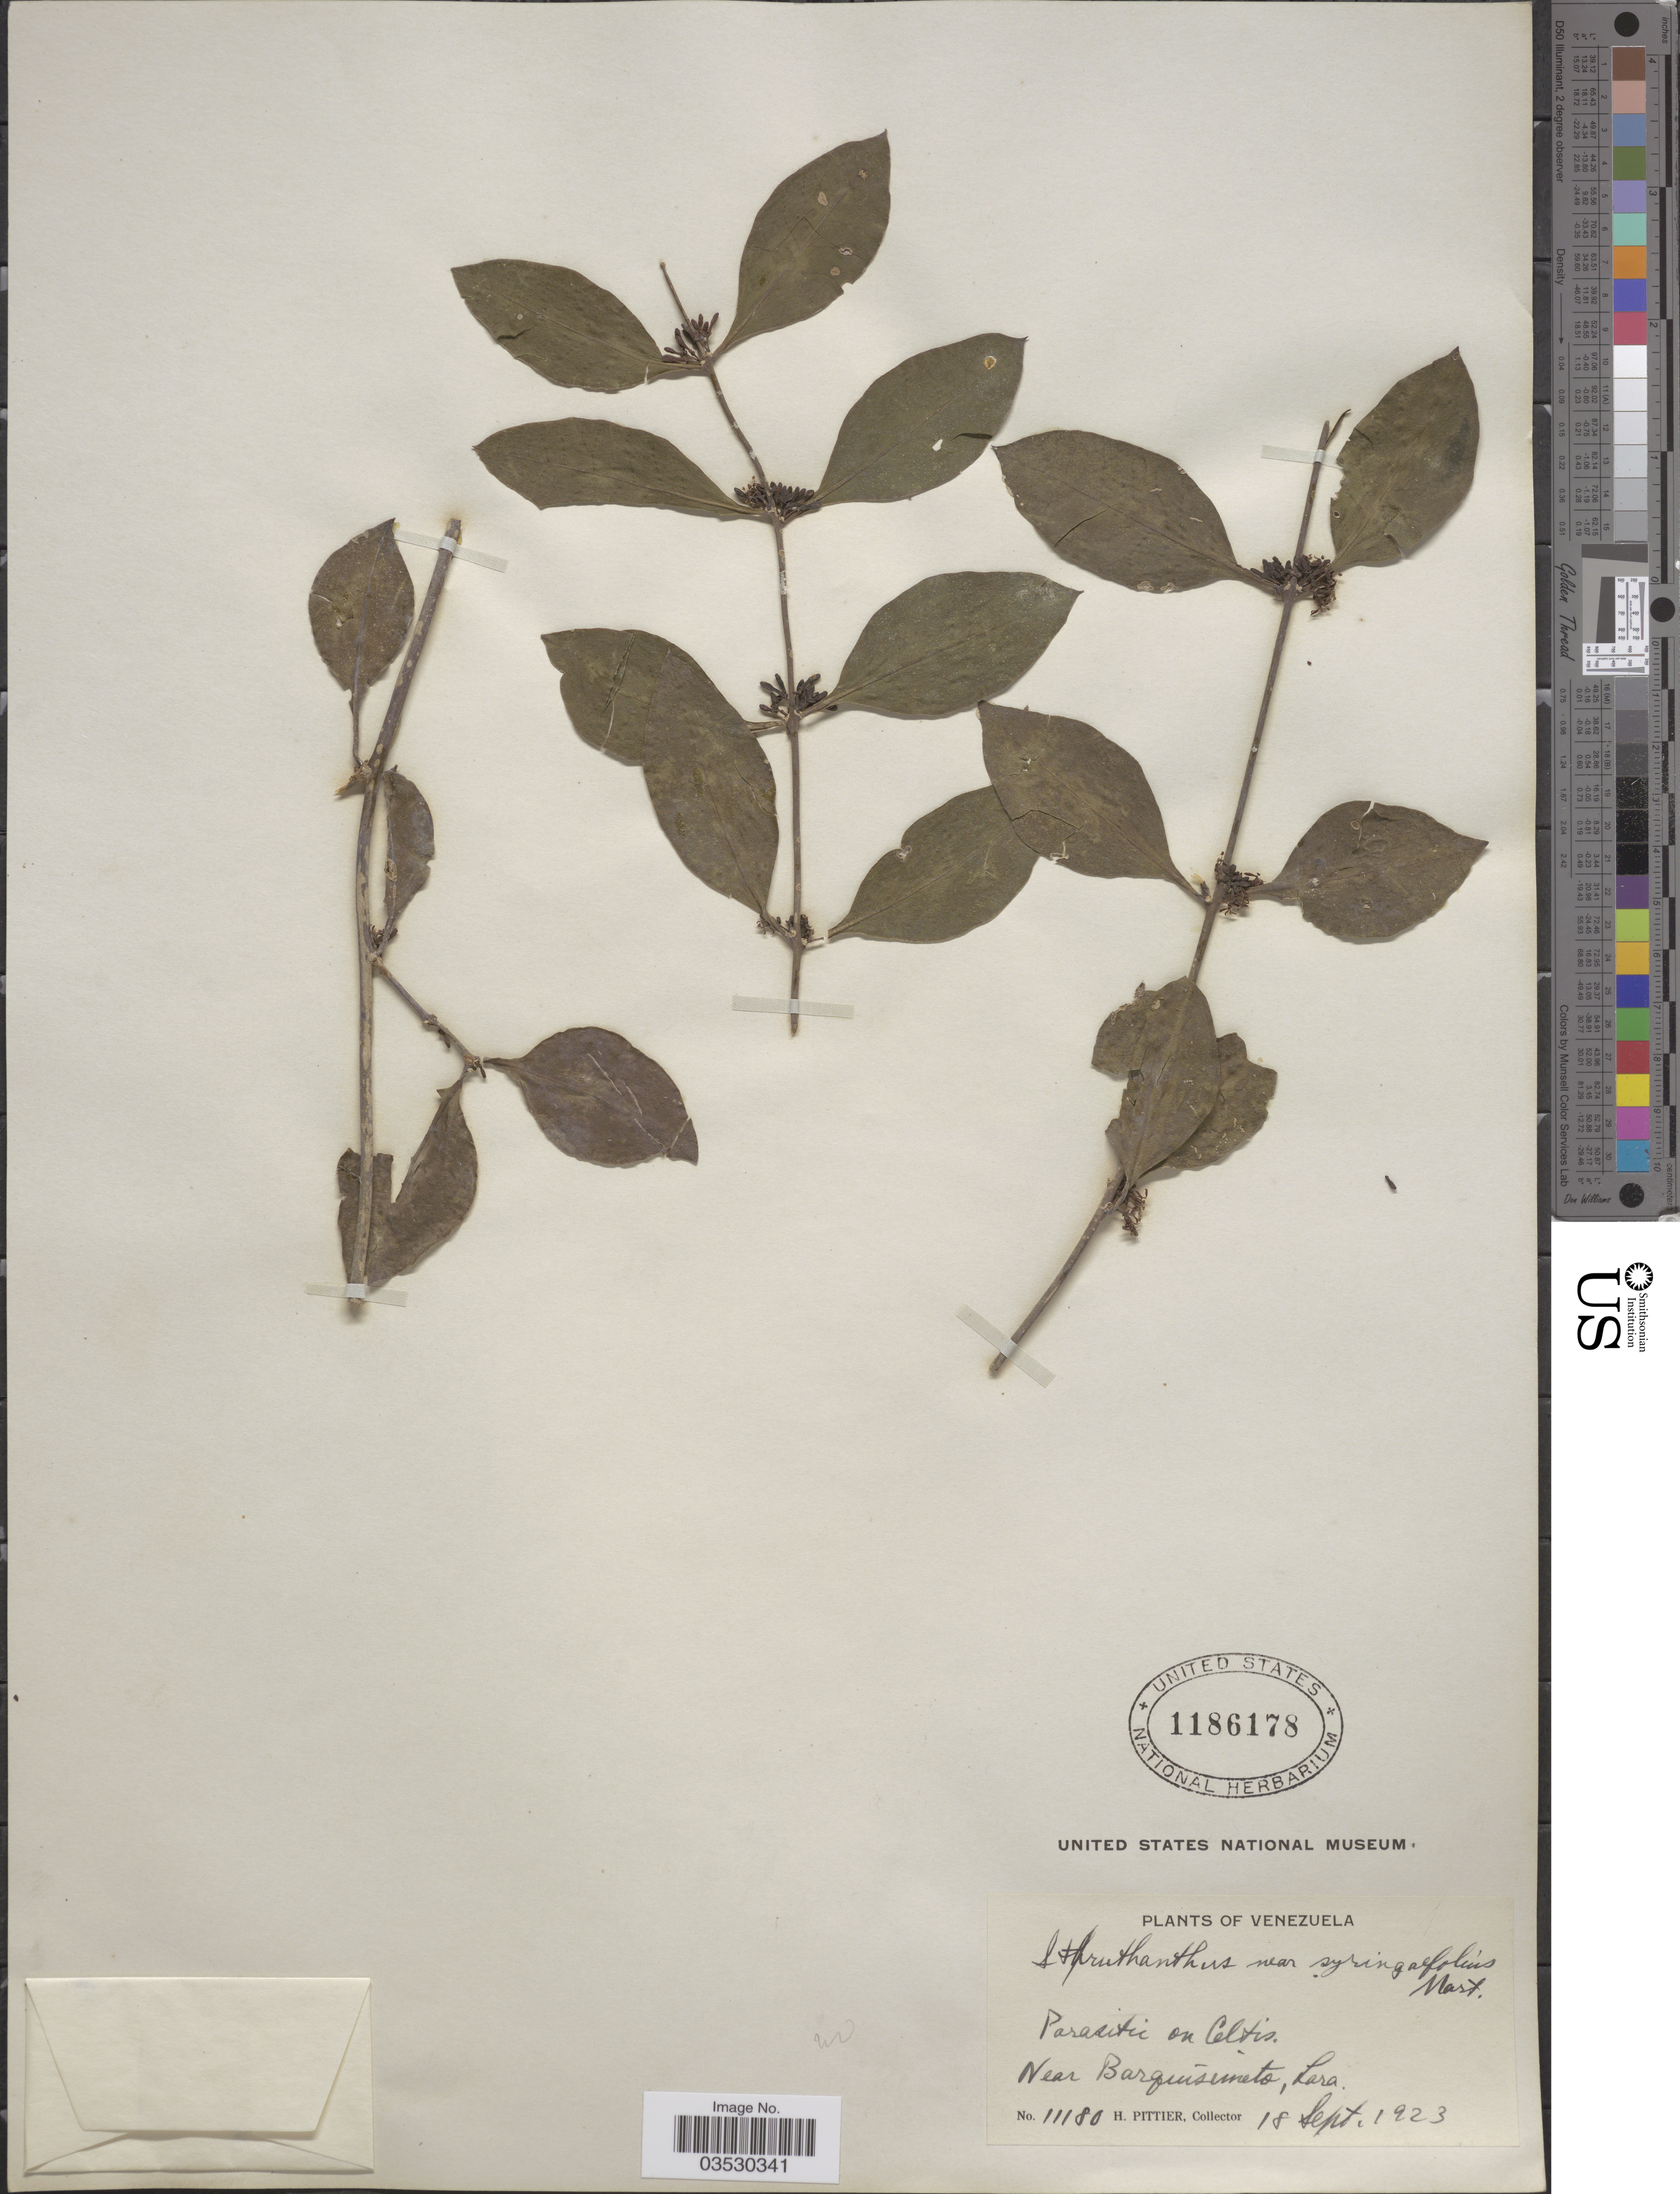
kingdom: Plantae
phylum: Tracheophyta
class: Magnoliopsida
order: Santalales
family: Loranthaceae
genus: Struthanthus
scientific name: Struthanthus dichotrianthus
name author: Eichler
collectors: H. F. Pittier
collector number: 11180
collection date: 1923-09-18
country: Venezuela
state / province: Lara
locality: Near Barquisimeto.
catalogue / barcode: US 1186178